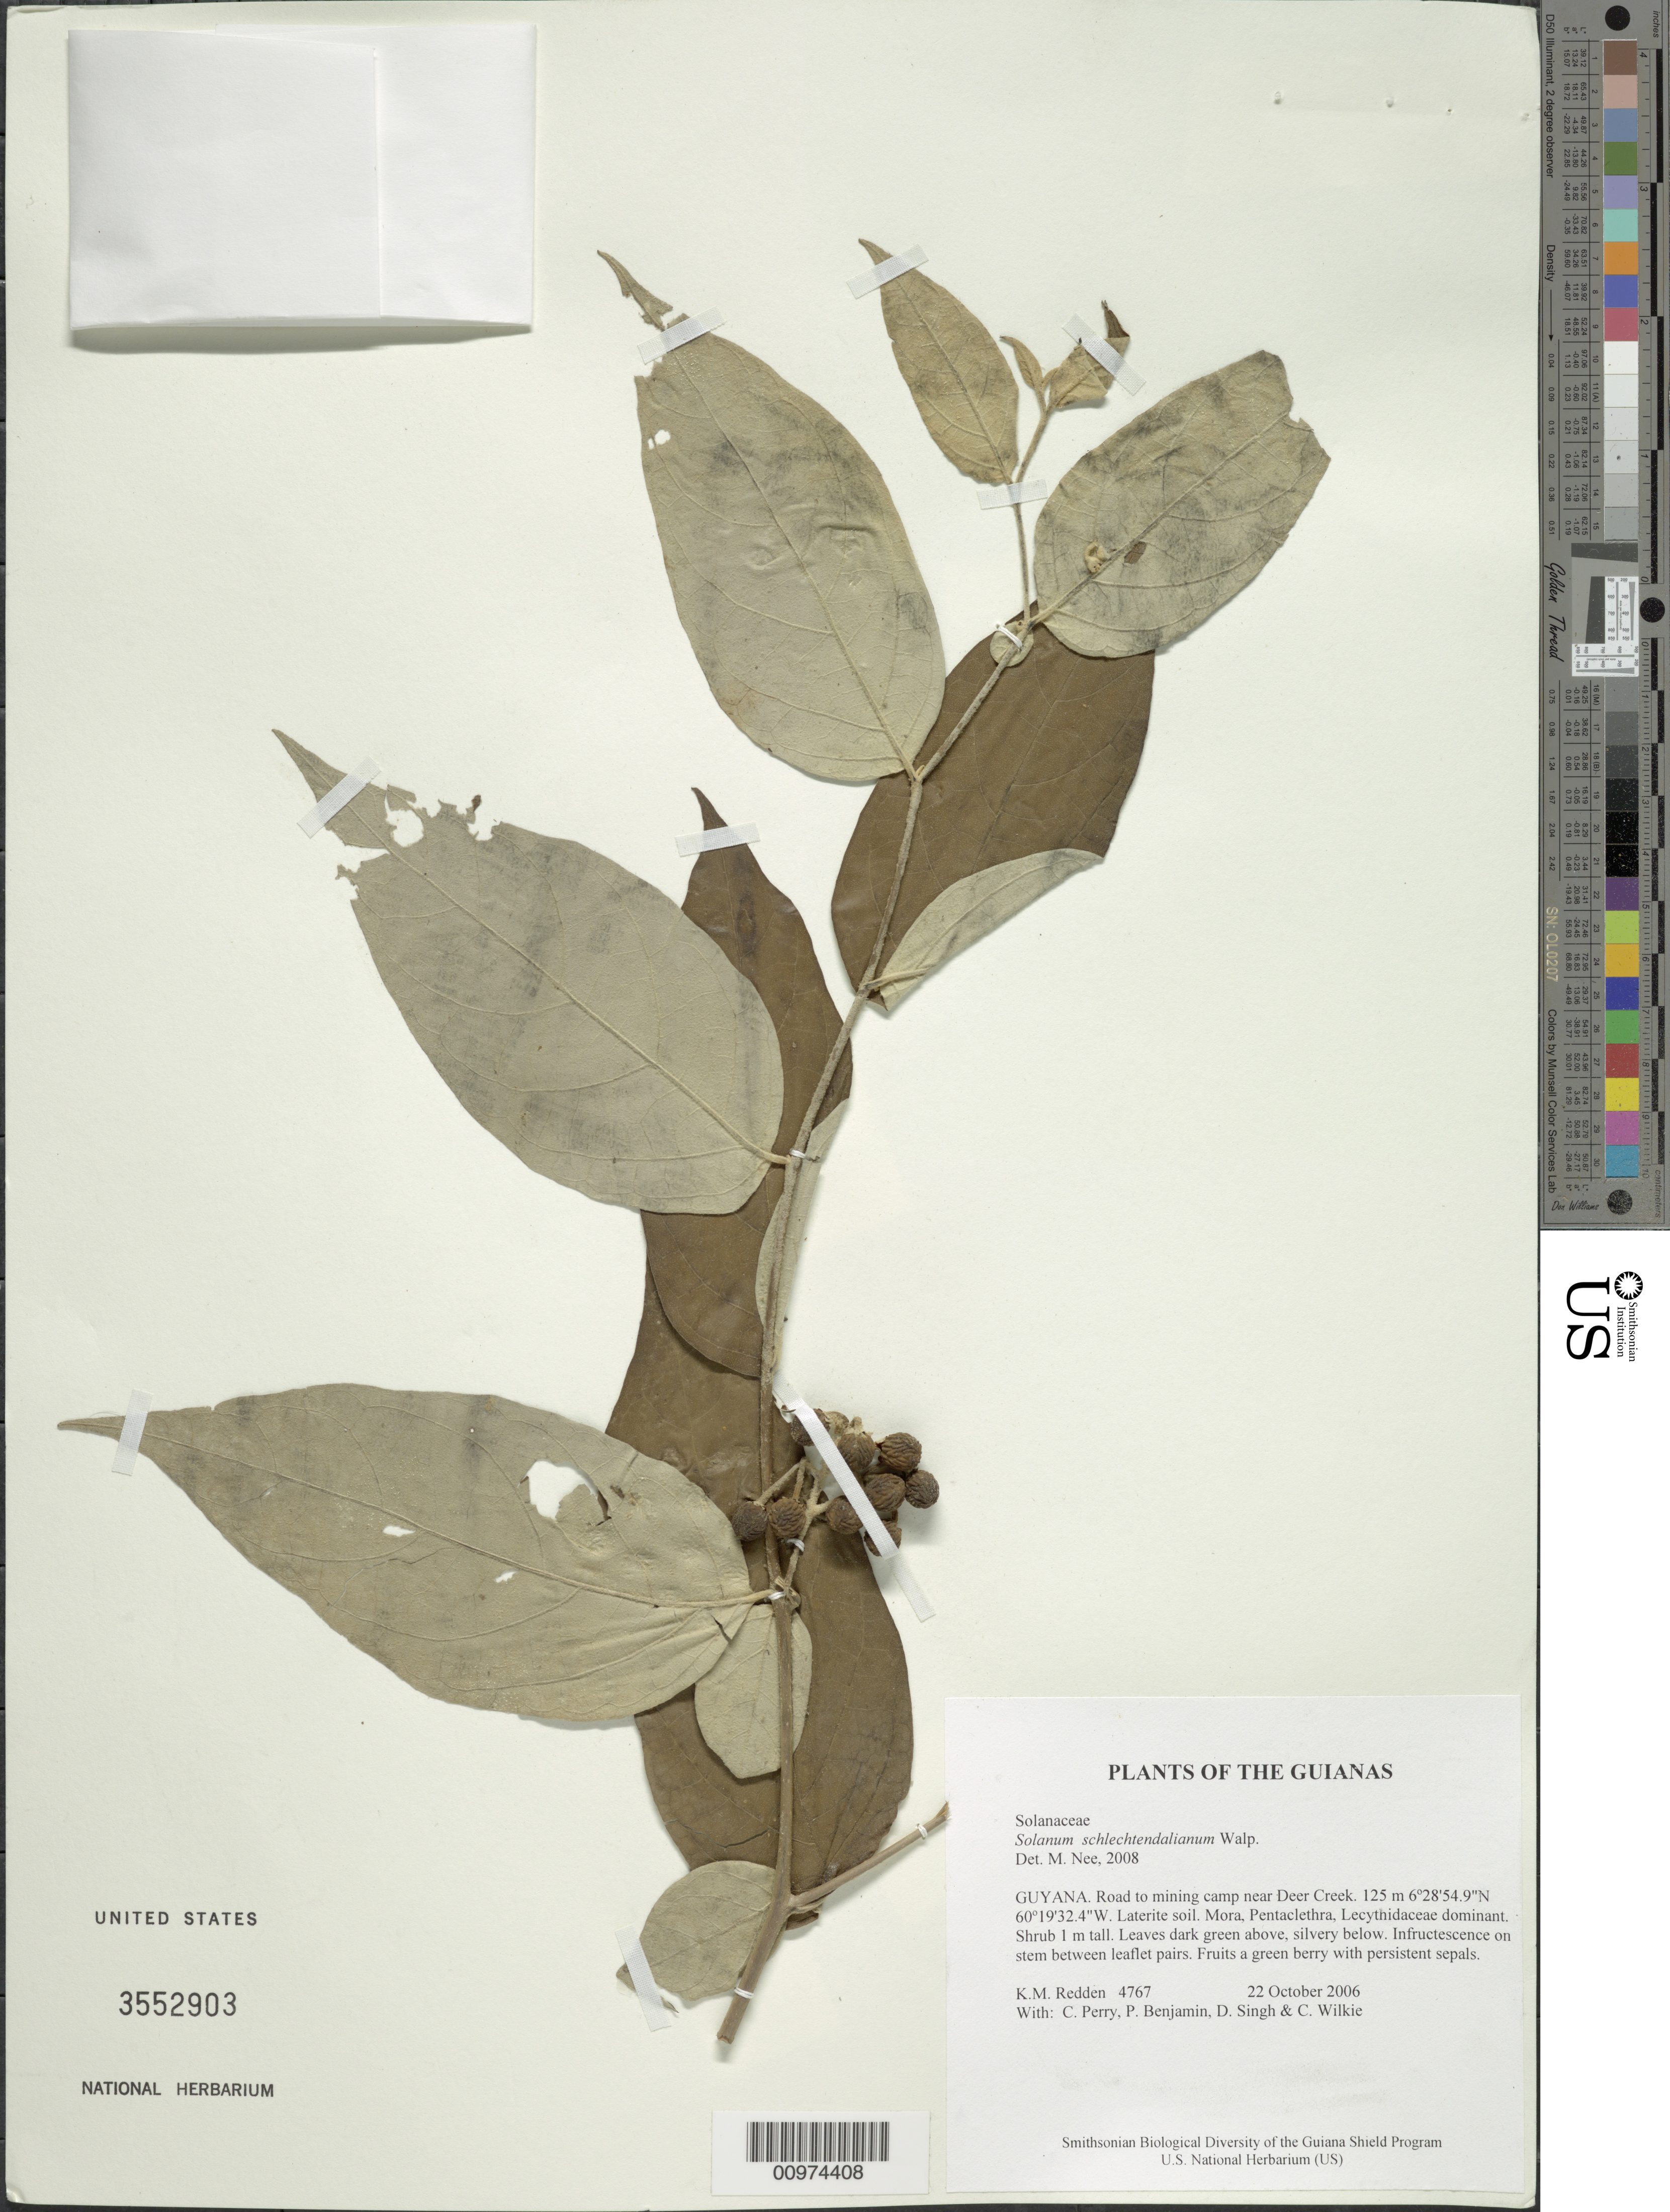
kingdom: Plantae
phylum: Tracheophyta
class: Magnoliopsida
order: Solanales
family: Solanaceae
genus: Solanum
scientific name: Solanum schlechtendalianum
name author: Walp.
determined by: Nee, Michael H.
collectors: K. M. Redden, C. Perry, P. Benjamin, D. Singh & C. Wilkie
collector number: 4767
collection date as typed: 22 October 2006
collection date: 2006-10-22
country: Guyana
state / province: Cuyuni-Mazaruni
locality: Road to mining camp near Deer Creek.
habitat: Laterite soil. Mora, Pentaclethra, Lecythidaceae dominant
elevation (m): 125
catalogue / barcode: US 3552903